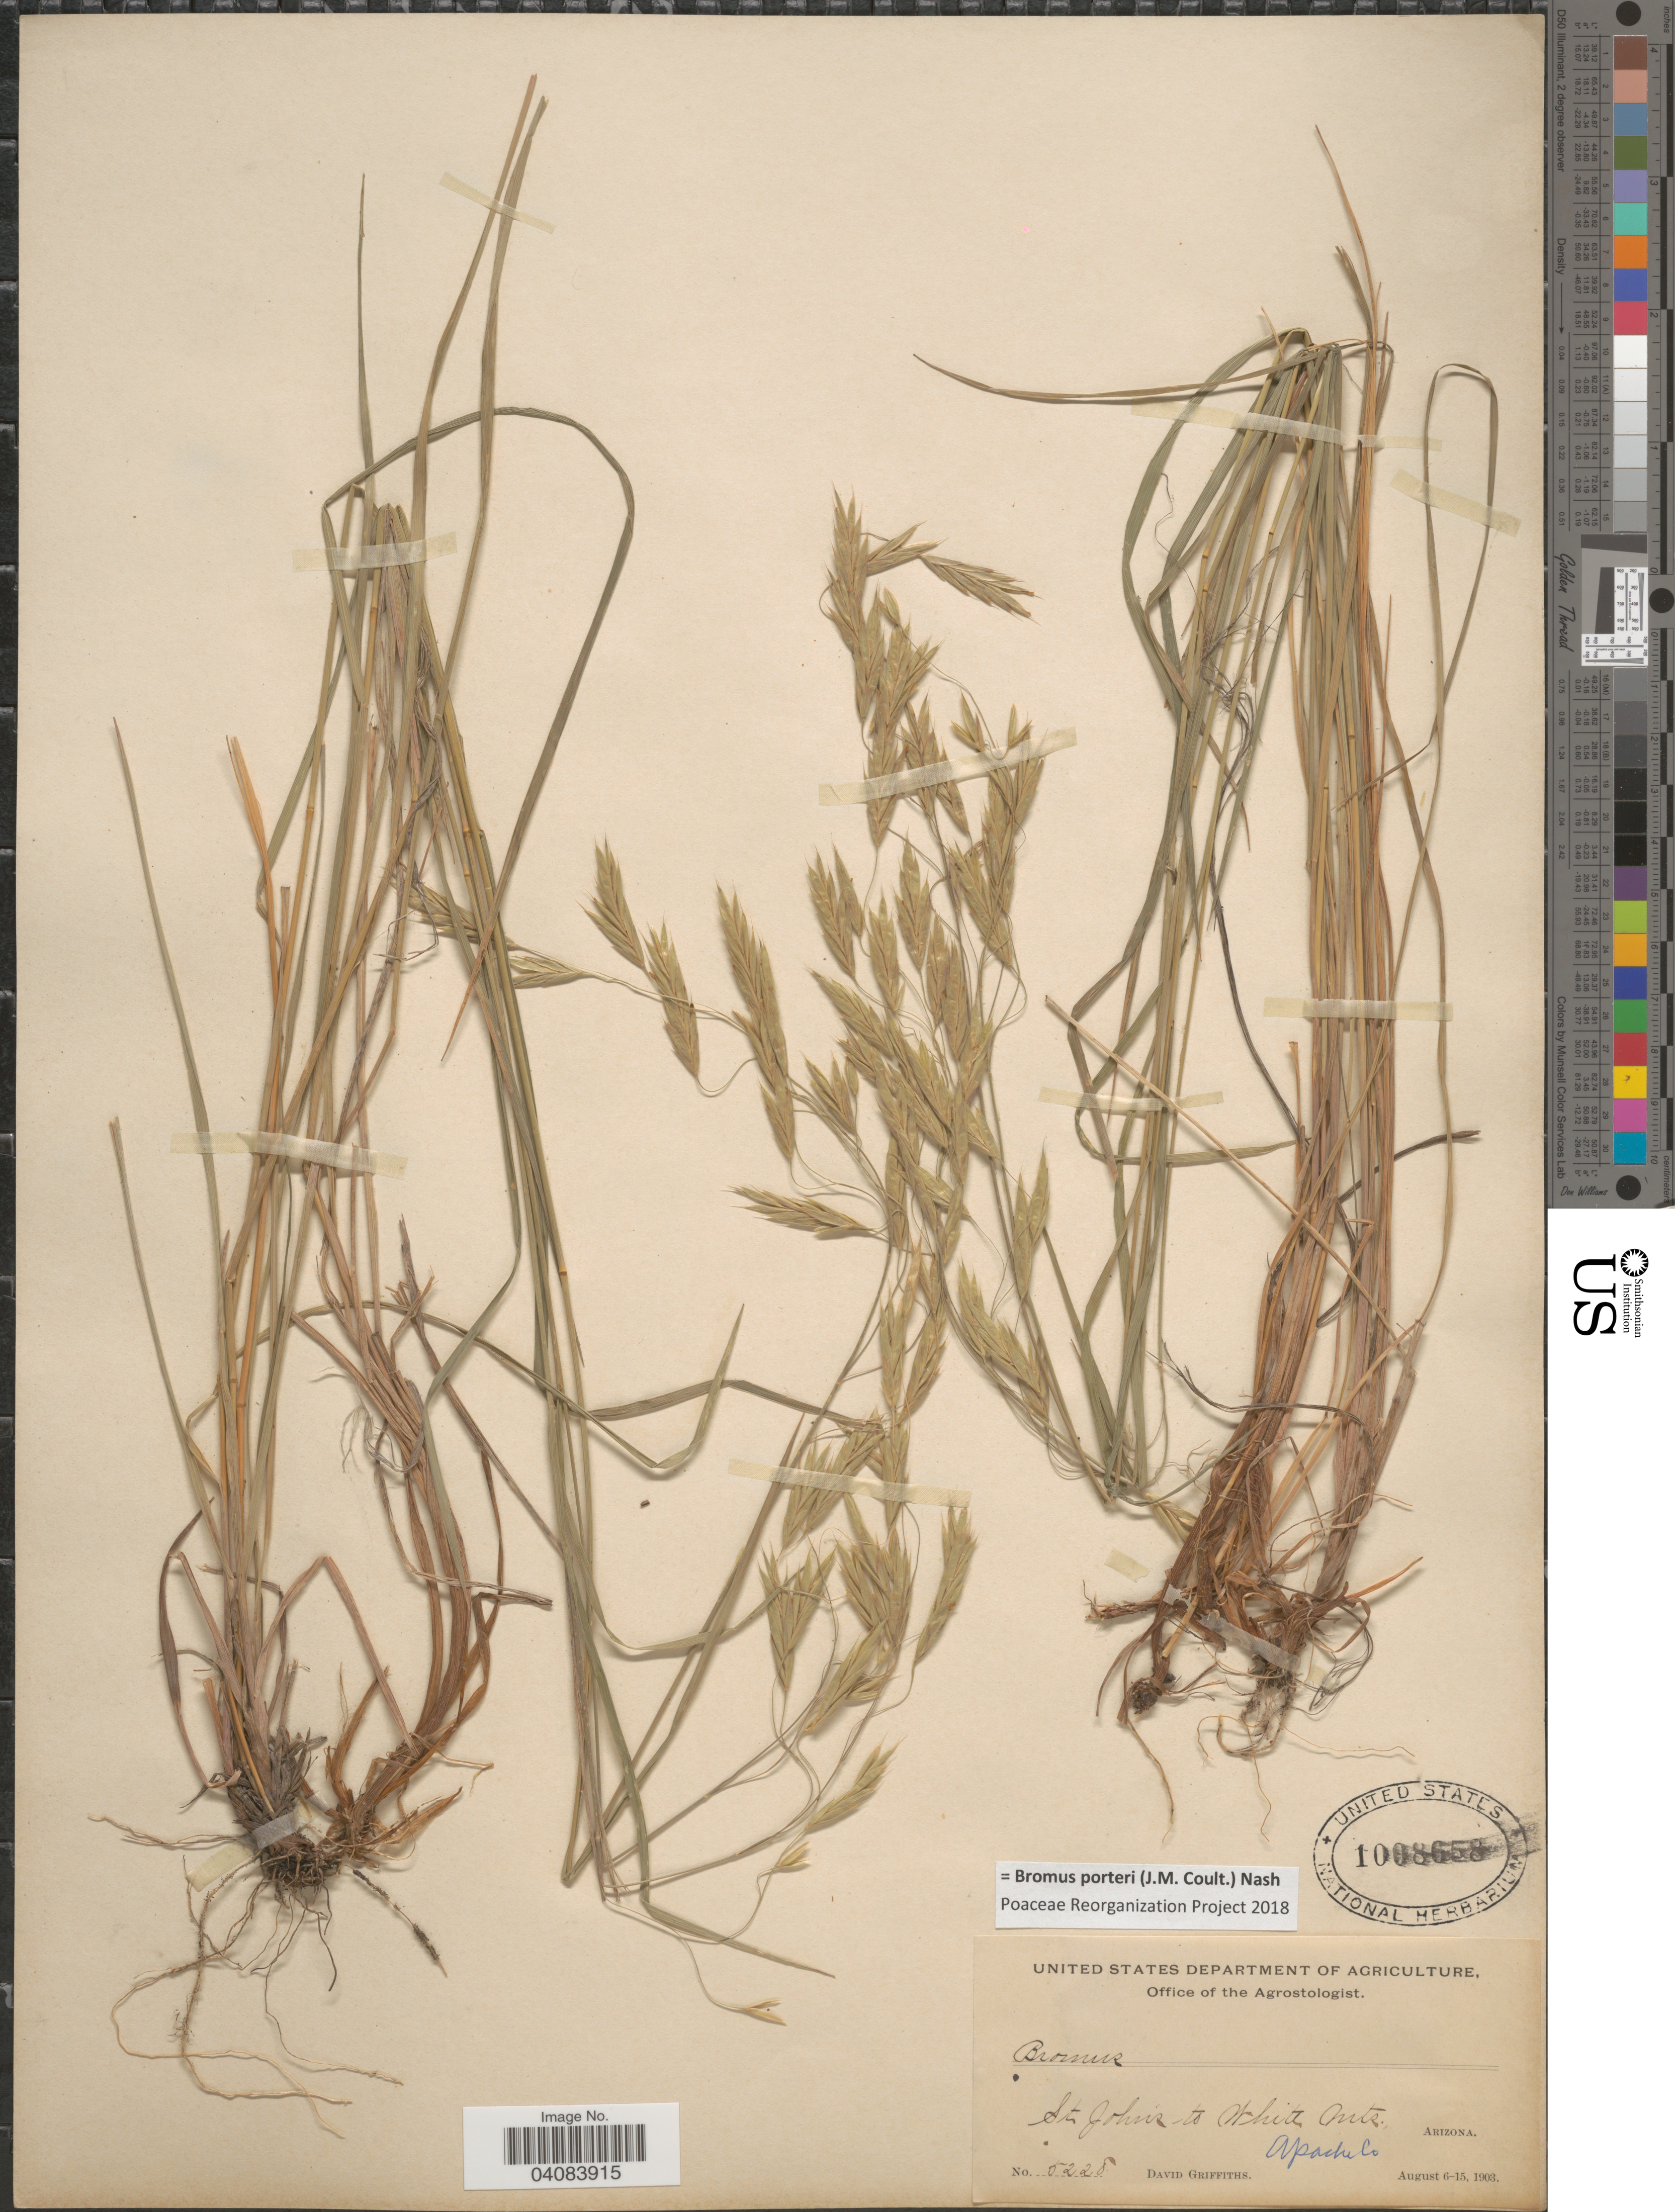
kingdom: Plantae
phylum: Tracheophyta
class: Liliopsida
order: Poales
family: Poaceae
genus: Bromus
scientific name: Bromus porteri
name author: (J.M. Coult.) Nash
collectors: D. Griffiths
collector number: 5228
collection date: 1903-08-06/1903-08-15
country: United States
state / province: Arizona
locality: St John's to White Mts. Apache Co.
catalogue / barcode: US 1008658